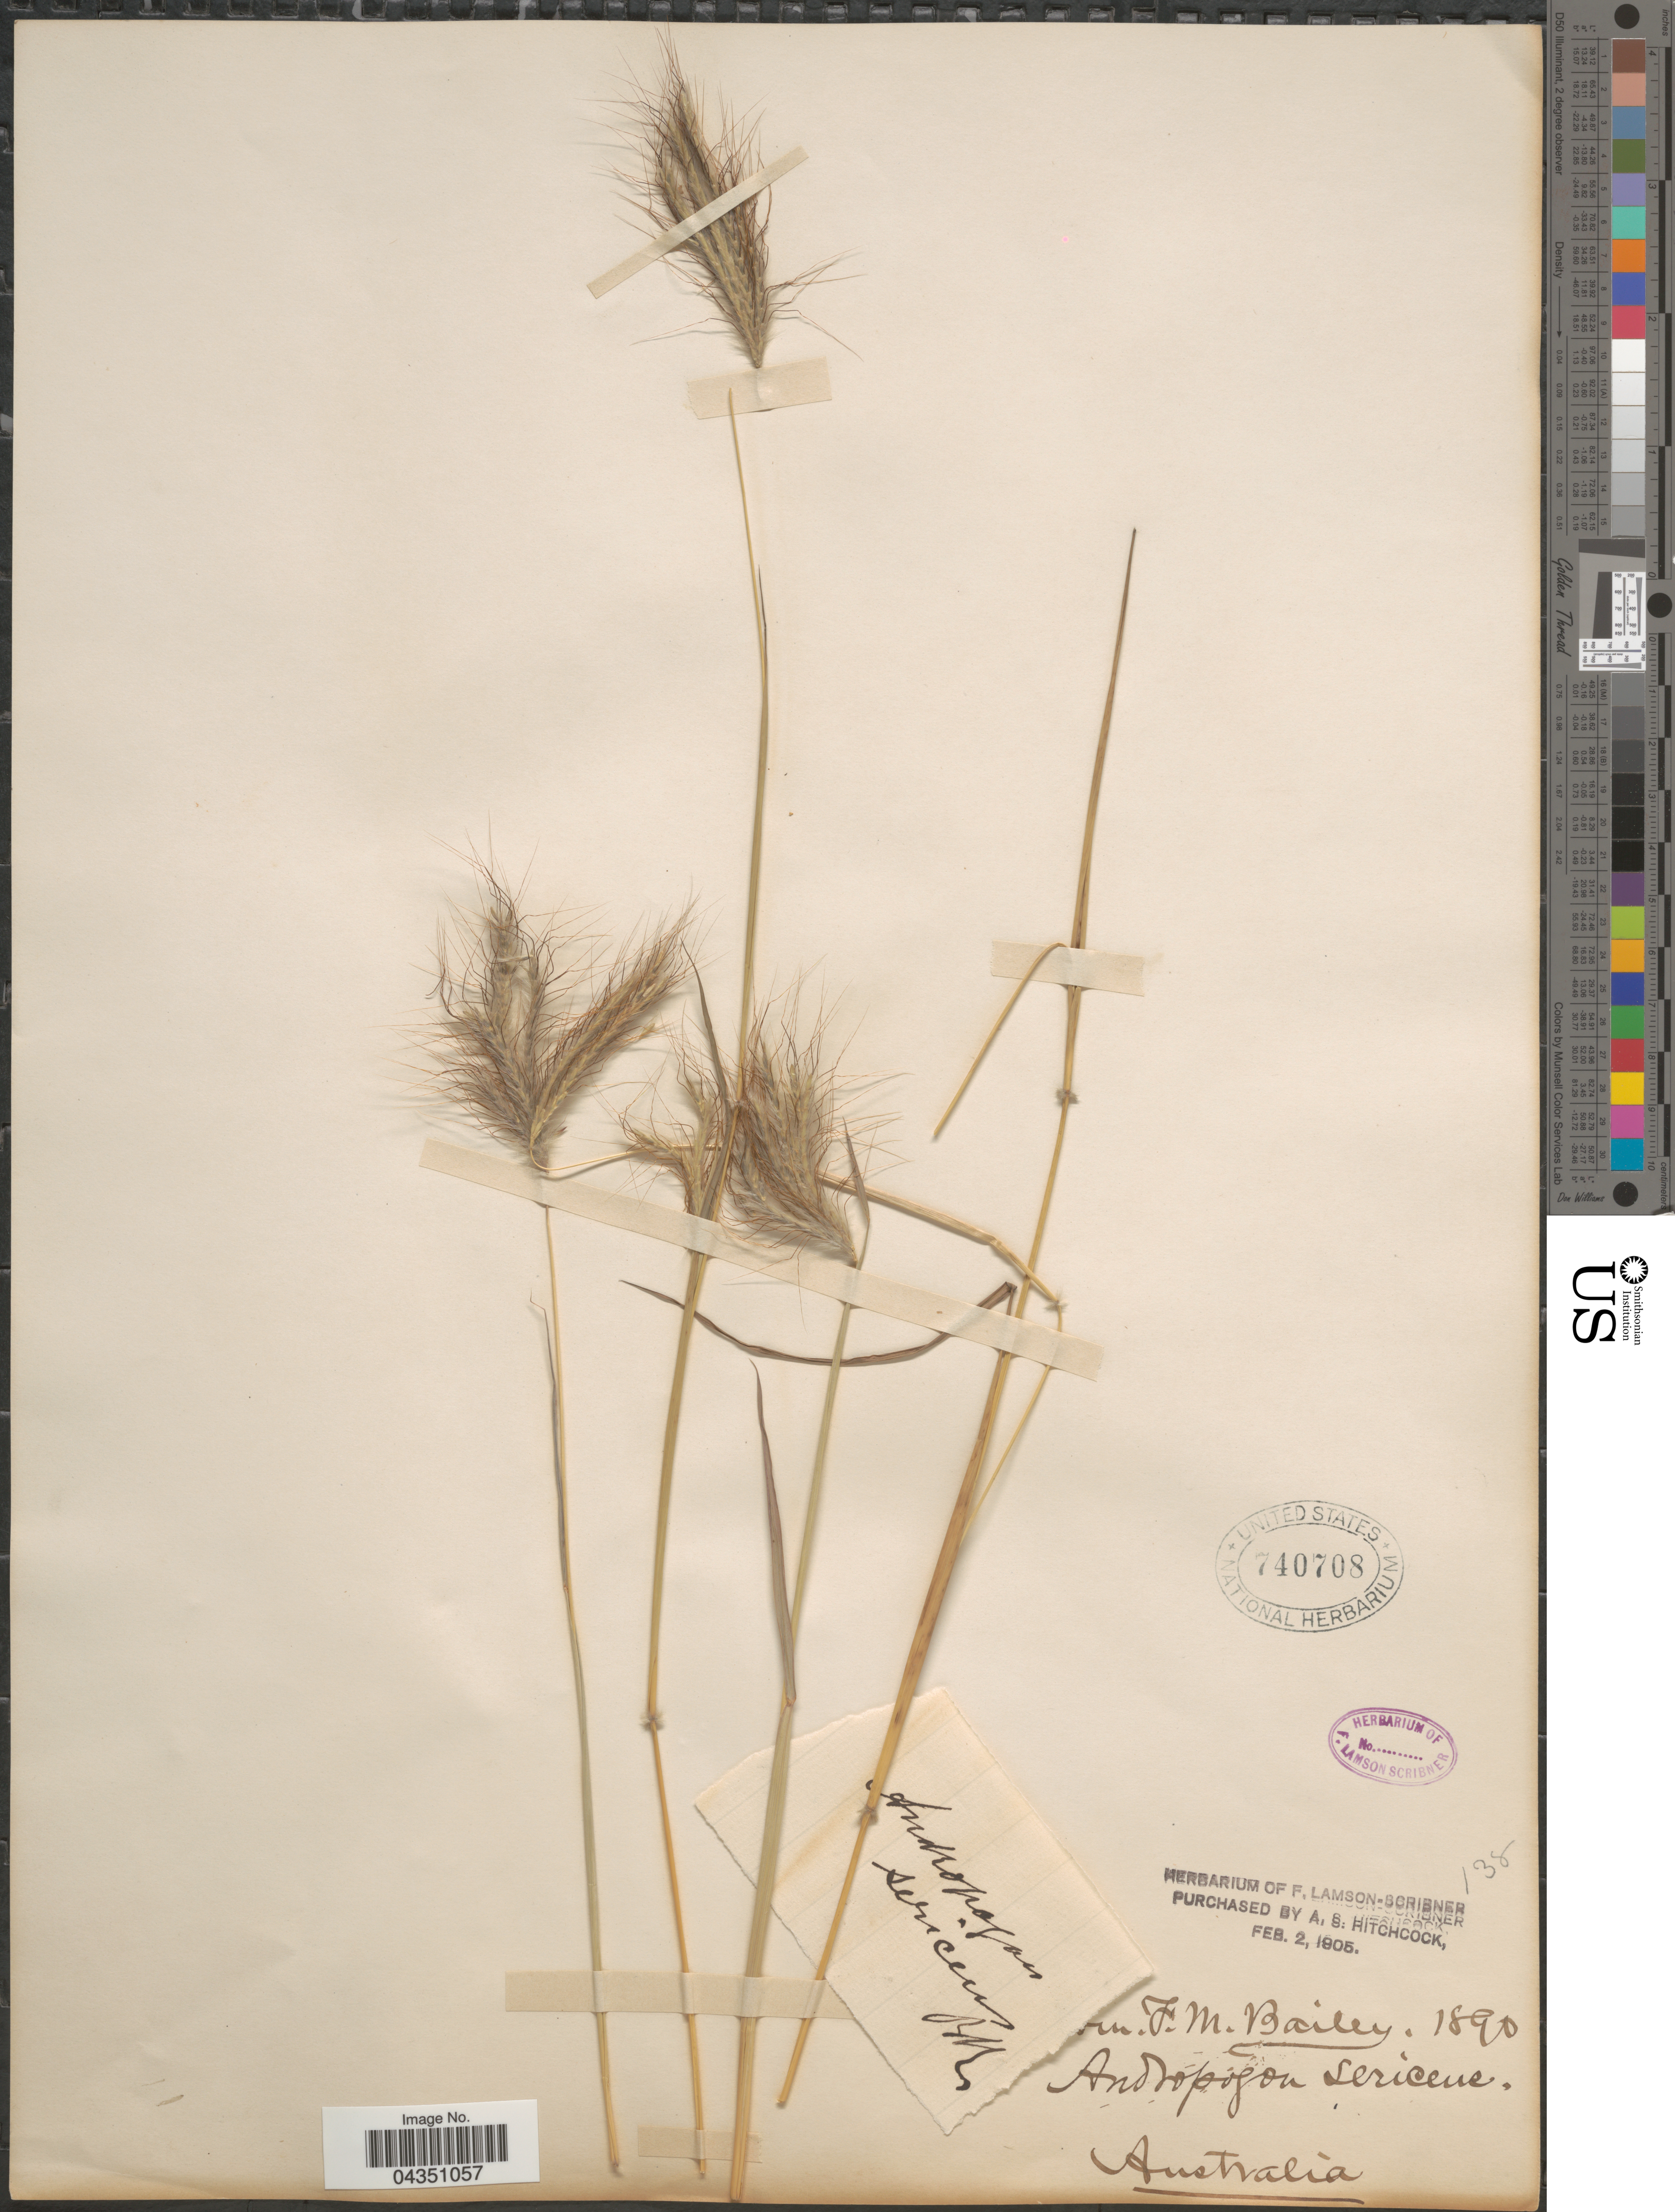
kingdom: Plantae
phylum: Tracheophyta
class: Liliopsida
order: Poales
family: Poaceae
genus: Dichanthium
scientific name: Dichanthium sericeum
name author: (R. Br.) A. Camus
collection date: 1890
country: Australia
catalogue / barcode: US 740708